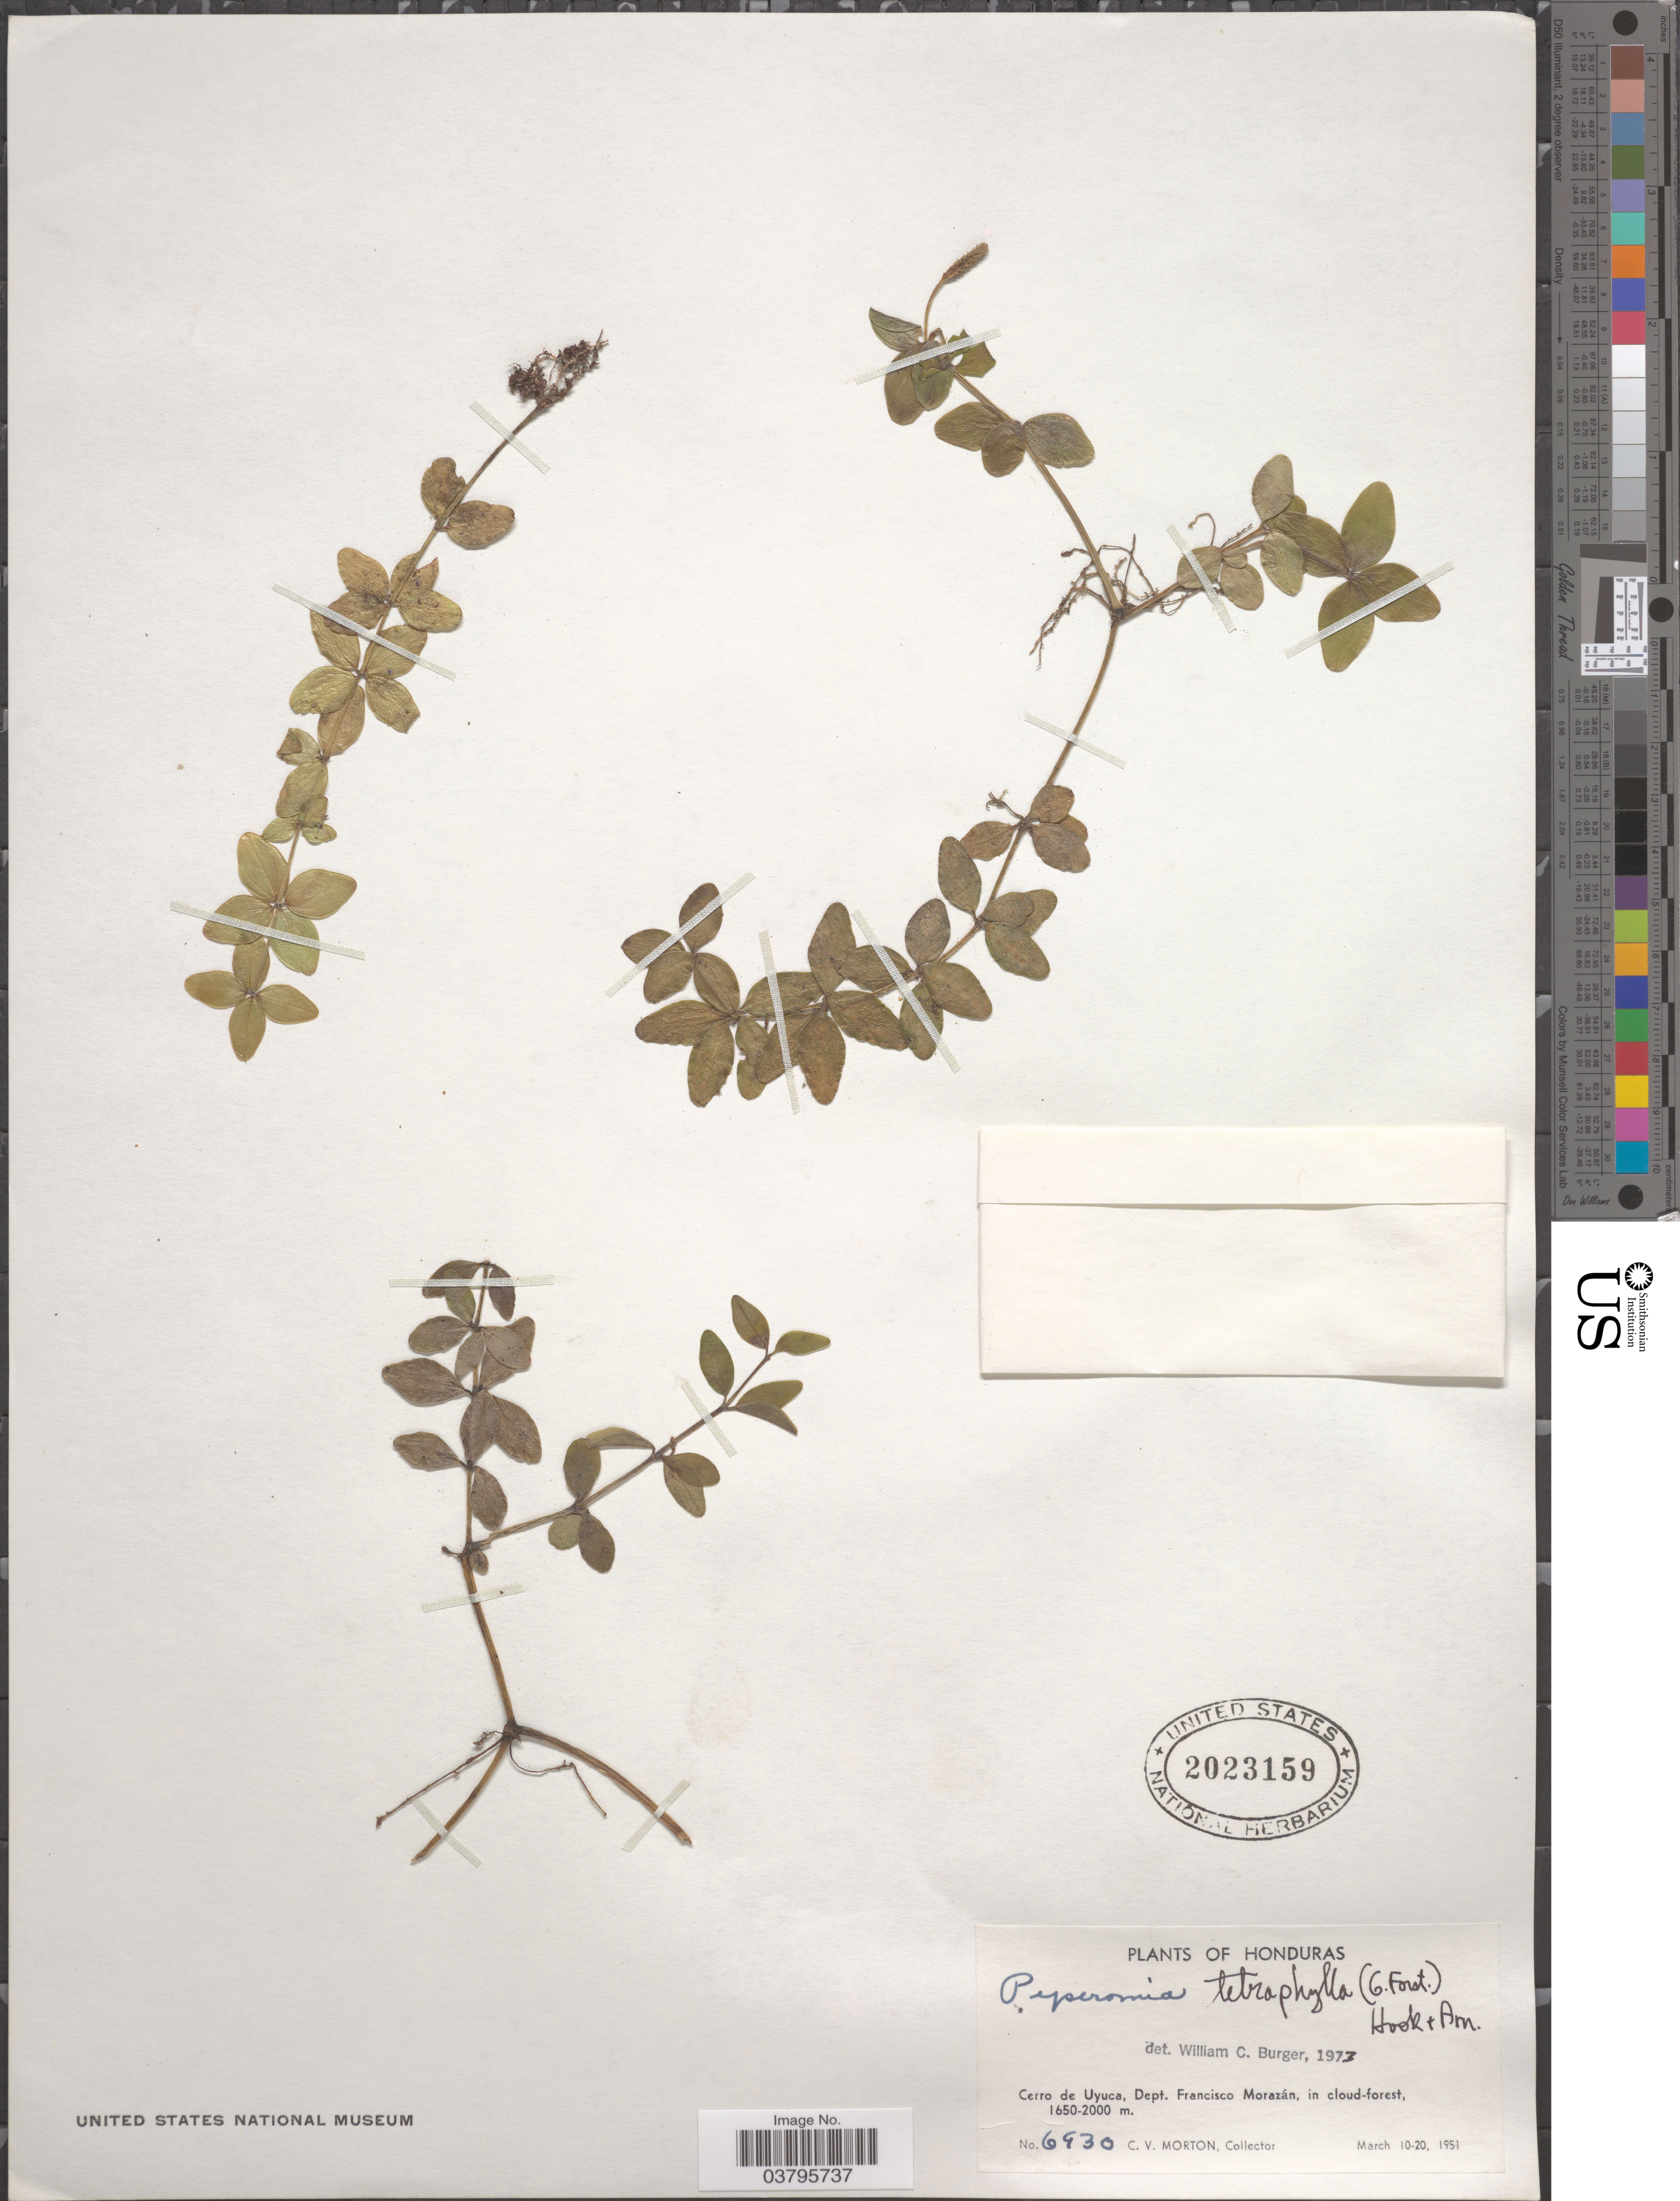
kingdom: Plantae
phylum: Tracheophyta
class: Magnoliopsida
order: Piperales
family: Piperaceae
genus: Peperomia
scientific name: Peperomia tetraphylla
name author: (G. Forst.) Hook. & Arn.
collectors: C. V. Morton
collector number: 6930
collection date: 1951-03-10/1951-03-20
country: Honduras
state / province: Fco. Morazán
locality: Cerro de Uyuca, Dept. Francisco Morazán.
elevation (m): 1650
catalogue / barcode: US 2023159